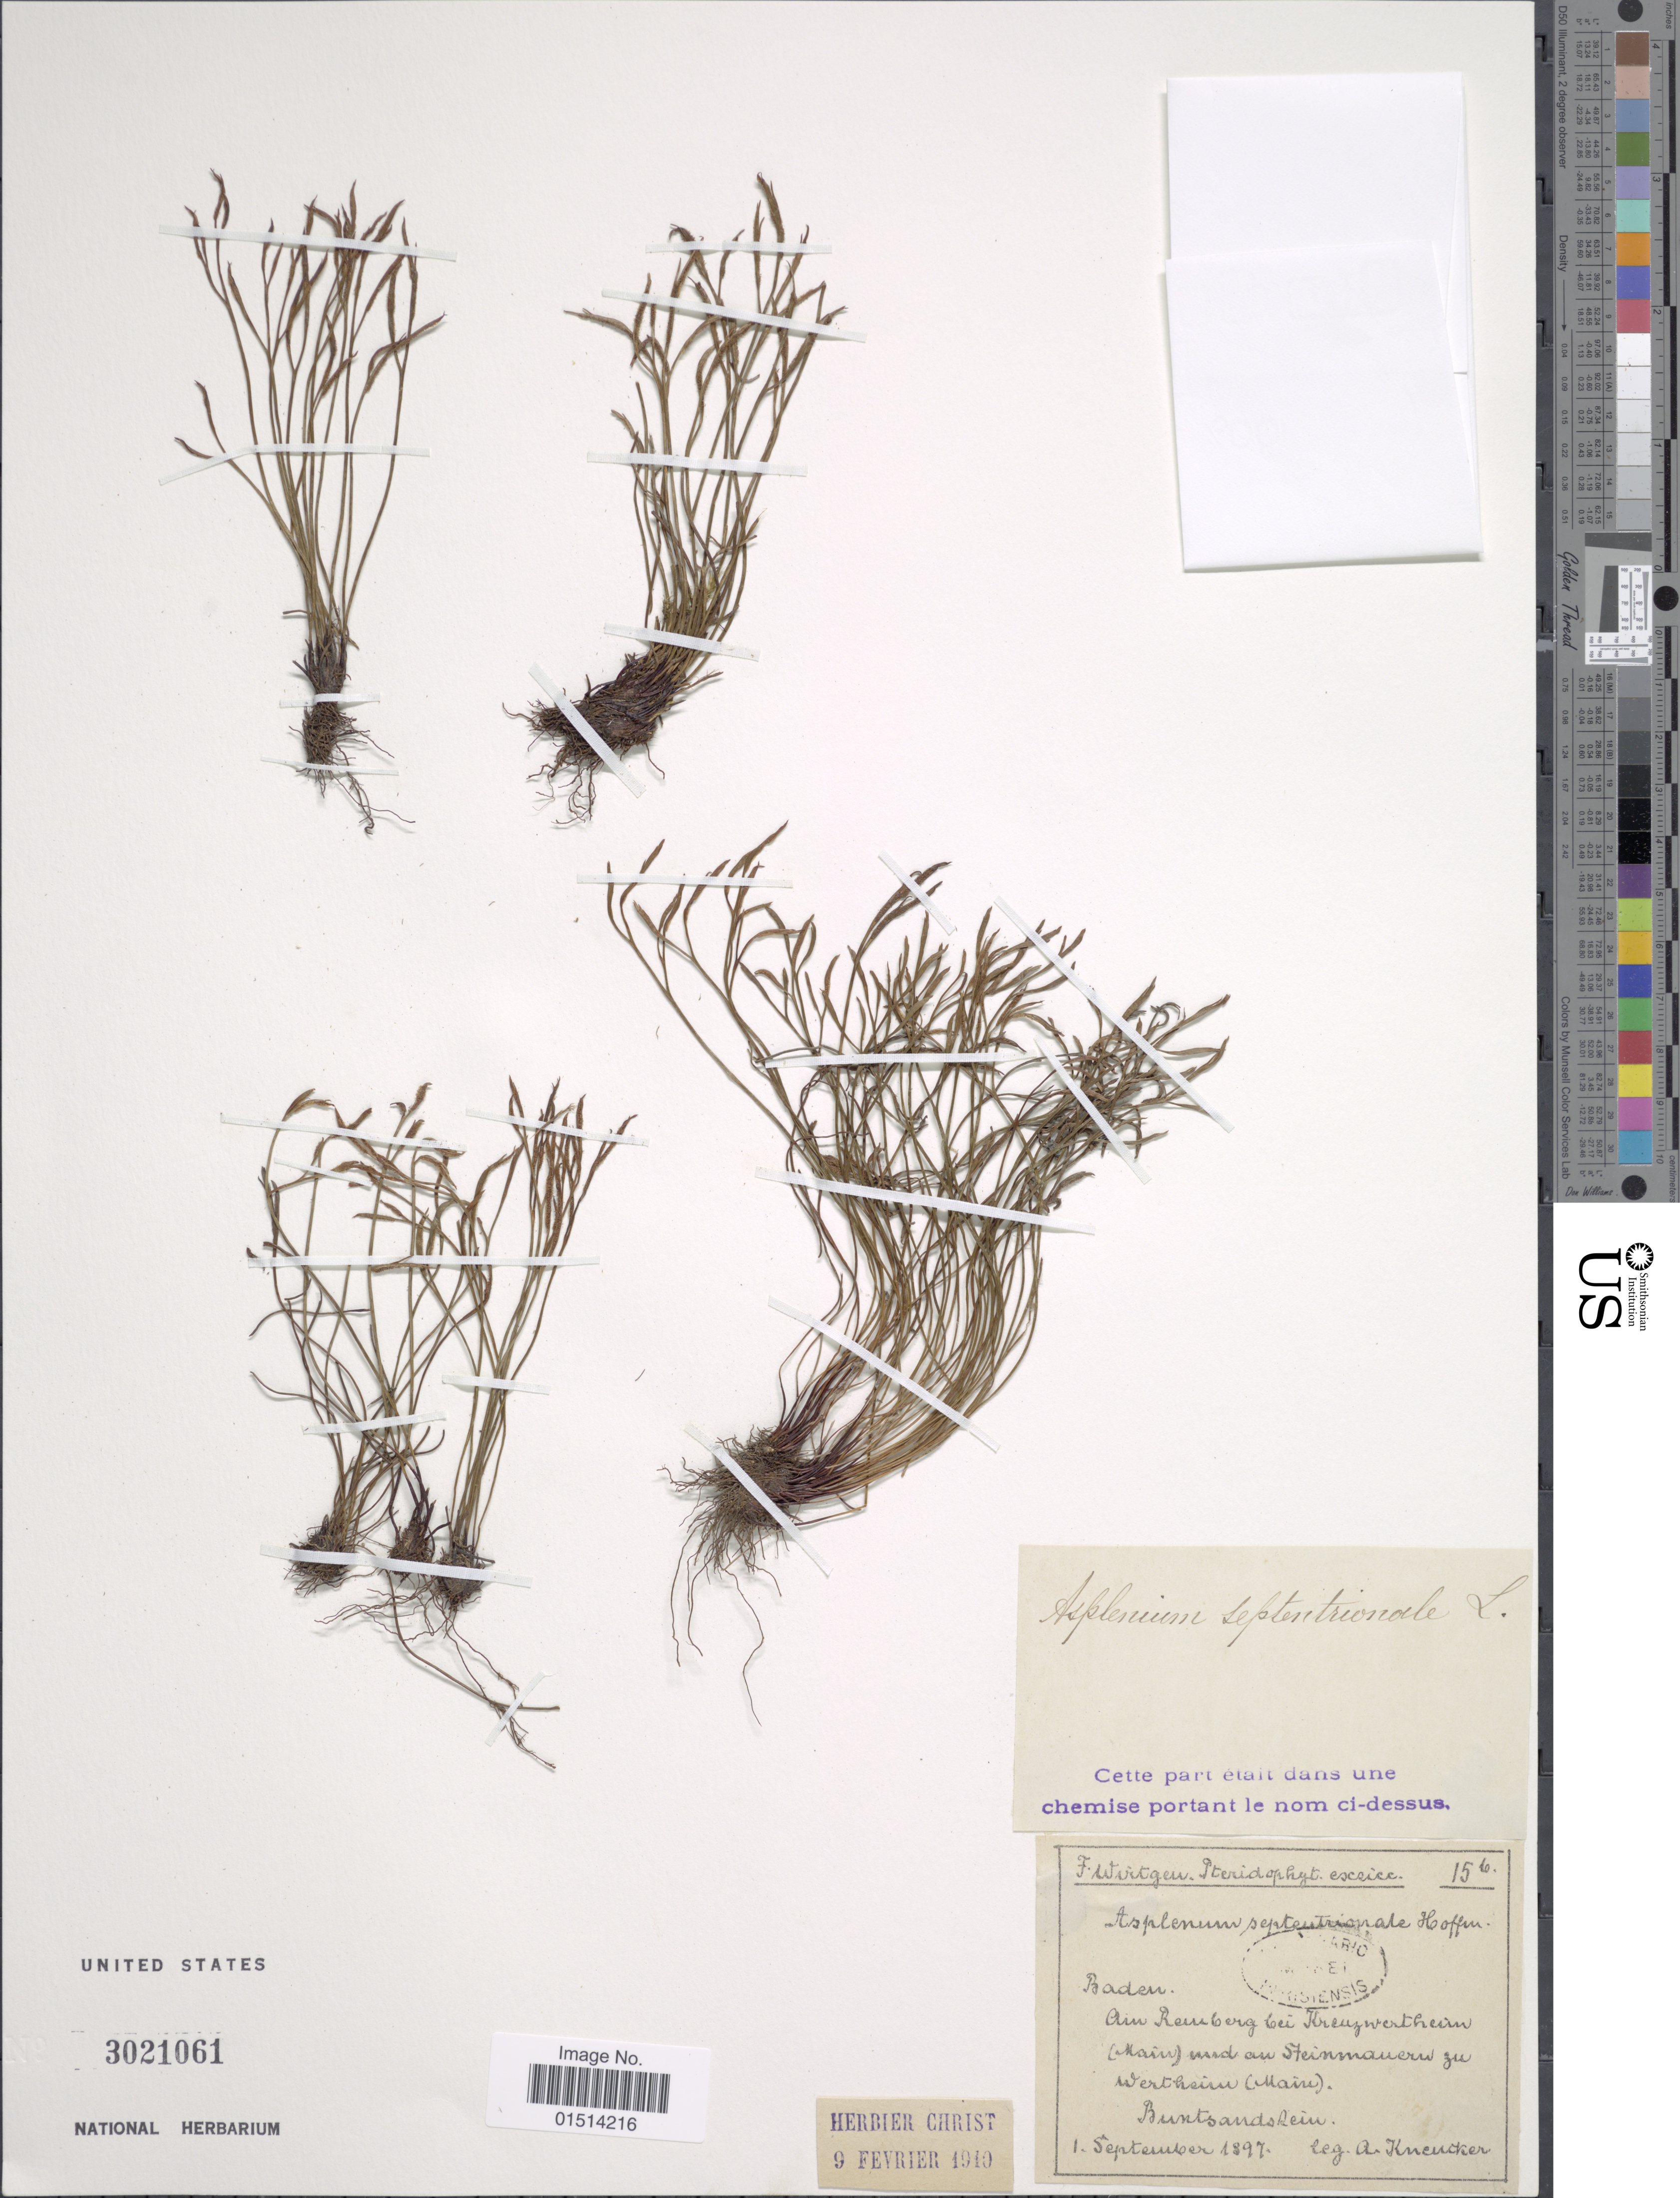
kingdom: Plantae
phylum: Tracheophyta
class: Polypodiopsida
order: Polypodiales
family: Aspleniaceae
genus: Asplenium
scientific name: Asplenium septentrionale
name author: (L.) Hoffm.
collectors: A. Kneucker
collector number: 15b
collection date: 1897-09-01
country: Germany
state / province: Baden-Württemberg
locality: Baden, Am Remberg bei Kreuzwertheim (Main) und au Steinmauern zu Wertheim (Main), Buntsandsneiu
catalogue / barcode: US 3021061